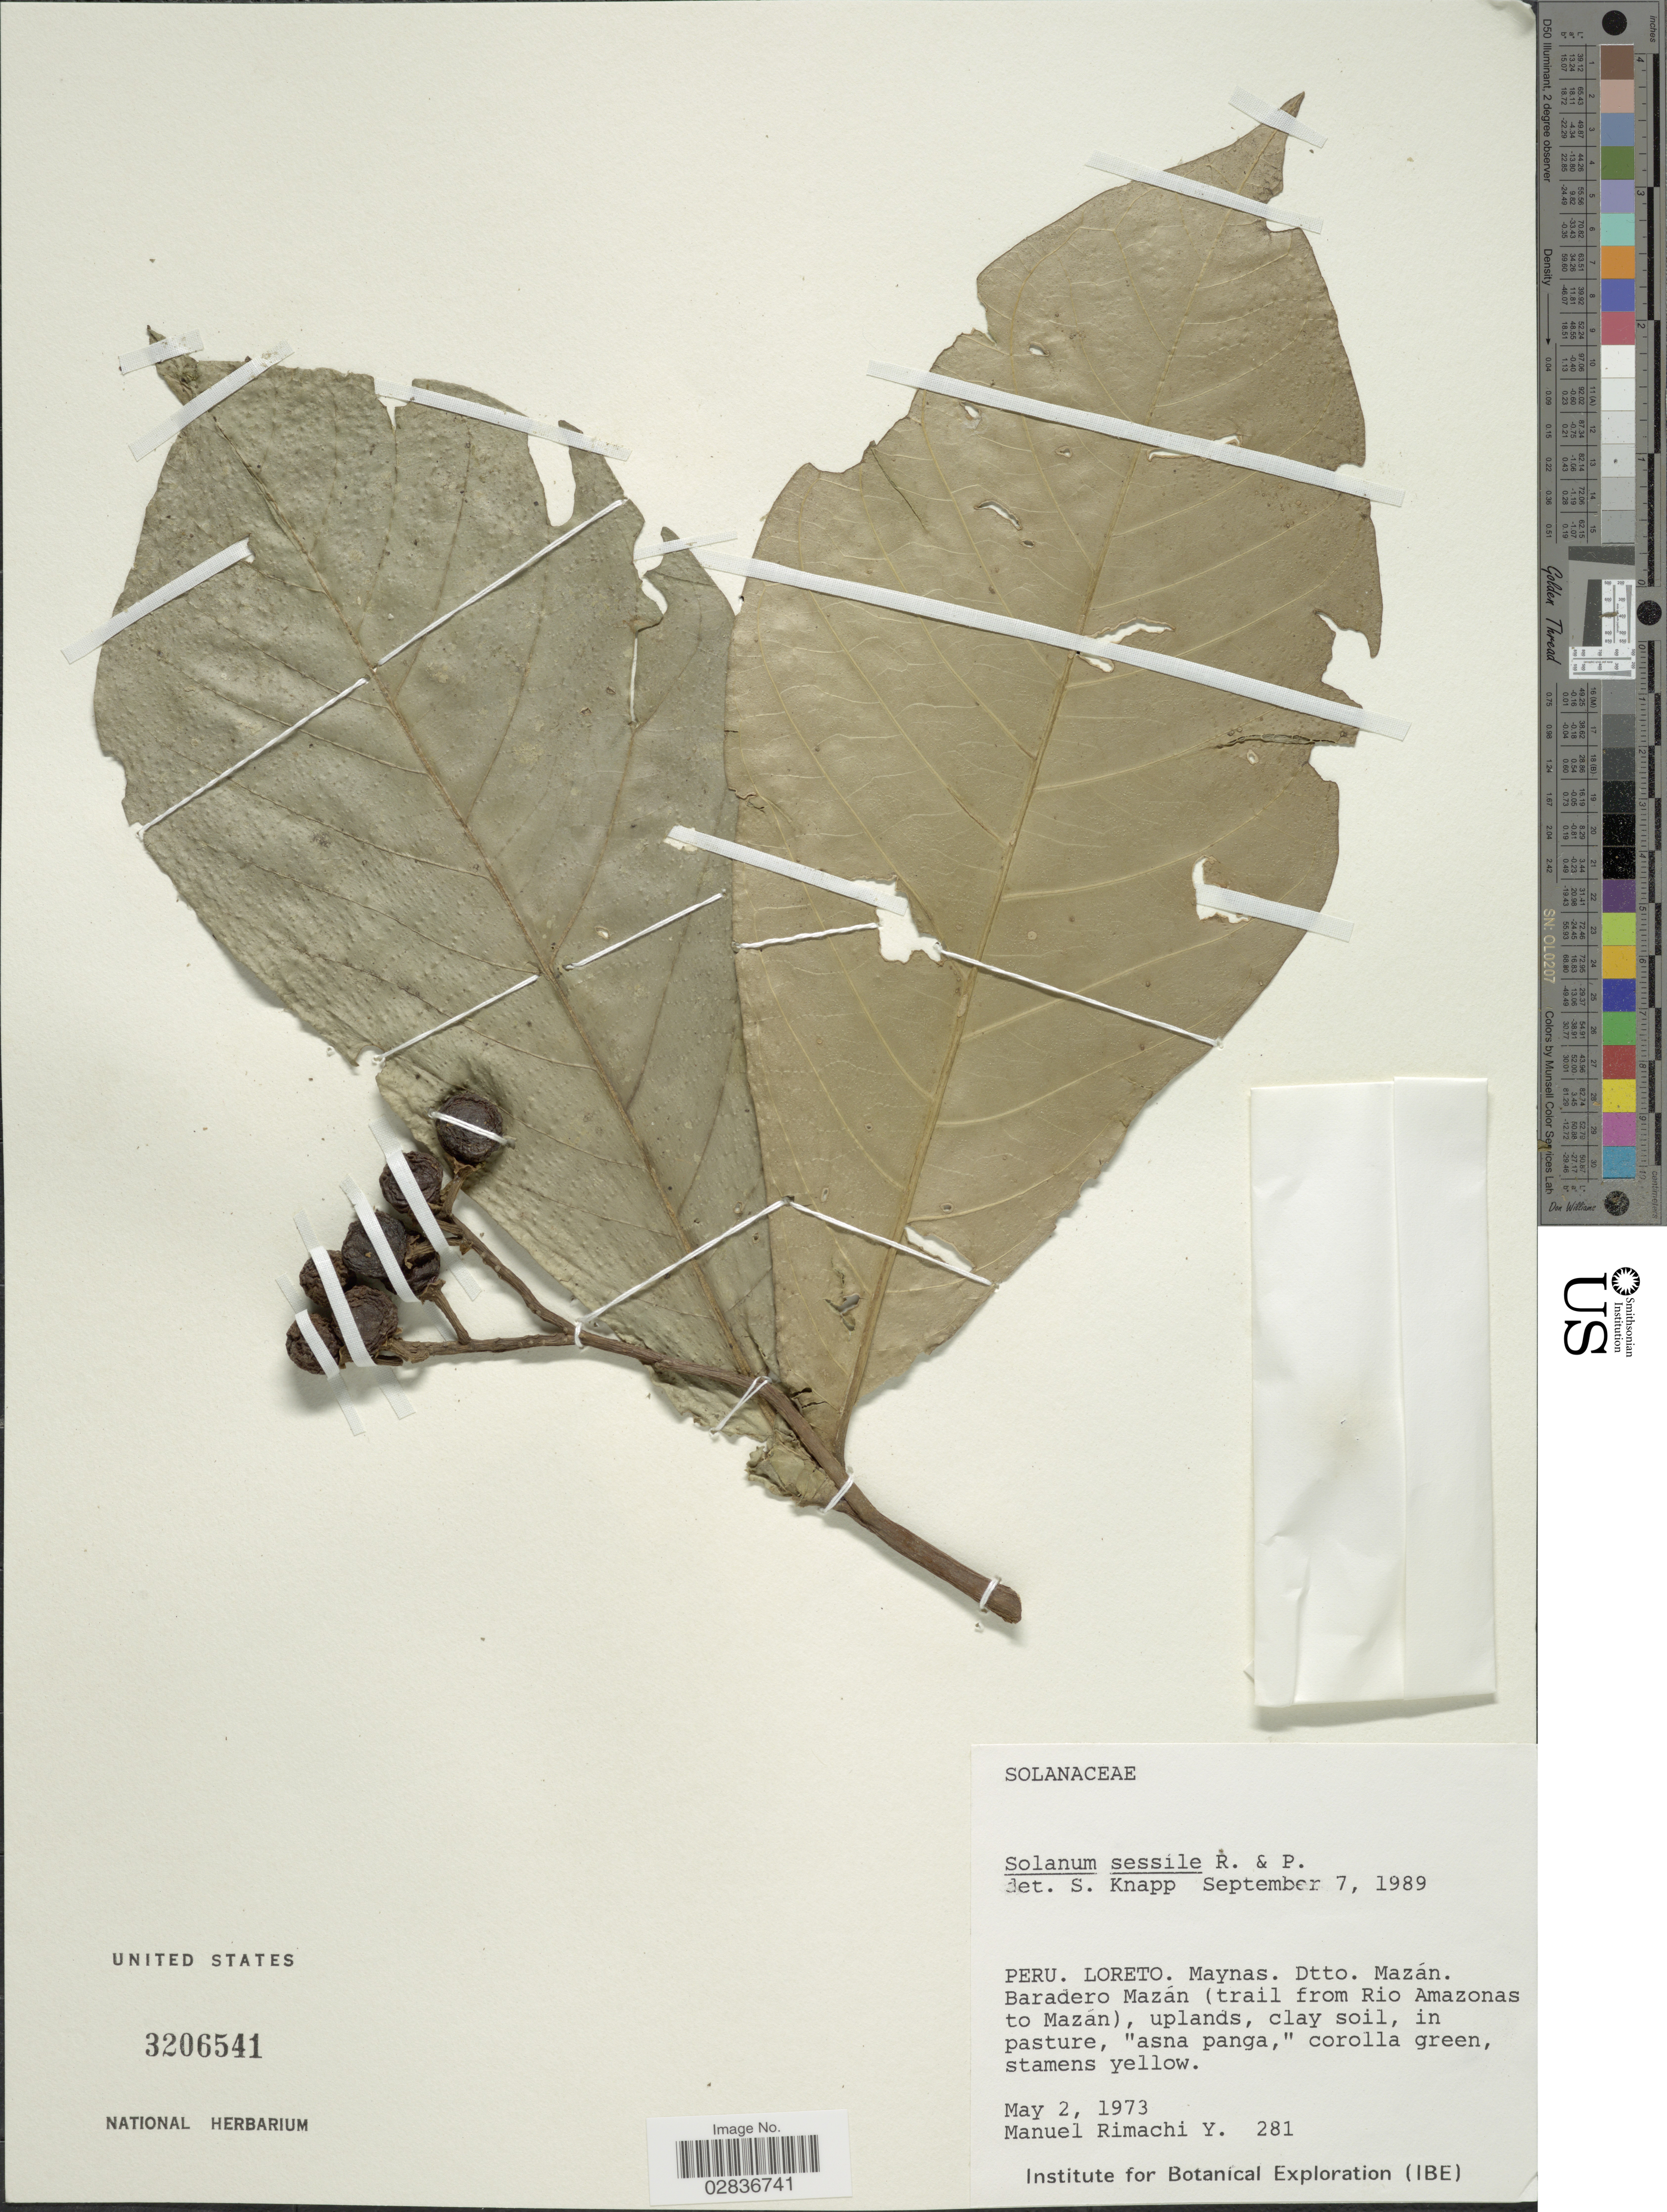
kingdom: Plantae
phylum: Tracheophyta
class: Magnoliopsida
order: Solanales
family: Solanaceae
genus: Solanum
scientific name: Solanum sessile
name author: Ruiz & Pav.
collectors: M. Rimachi Y.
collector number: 281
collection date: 1973-05-02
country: Peru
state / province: Loreto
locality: Loreto. Maynas. Dtto. Mazán. Baradero Mazán (trail from Rio Amazonas to Mazán).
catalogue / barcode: US 3206541